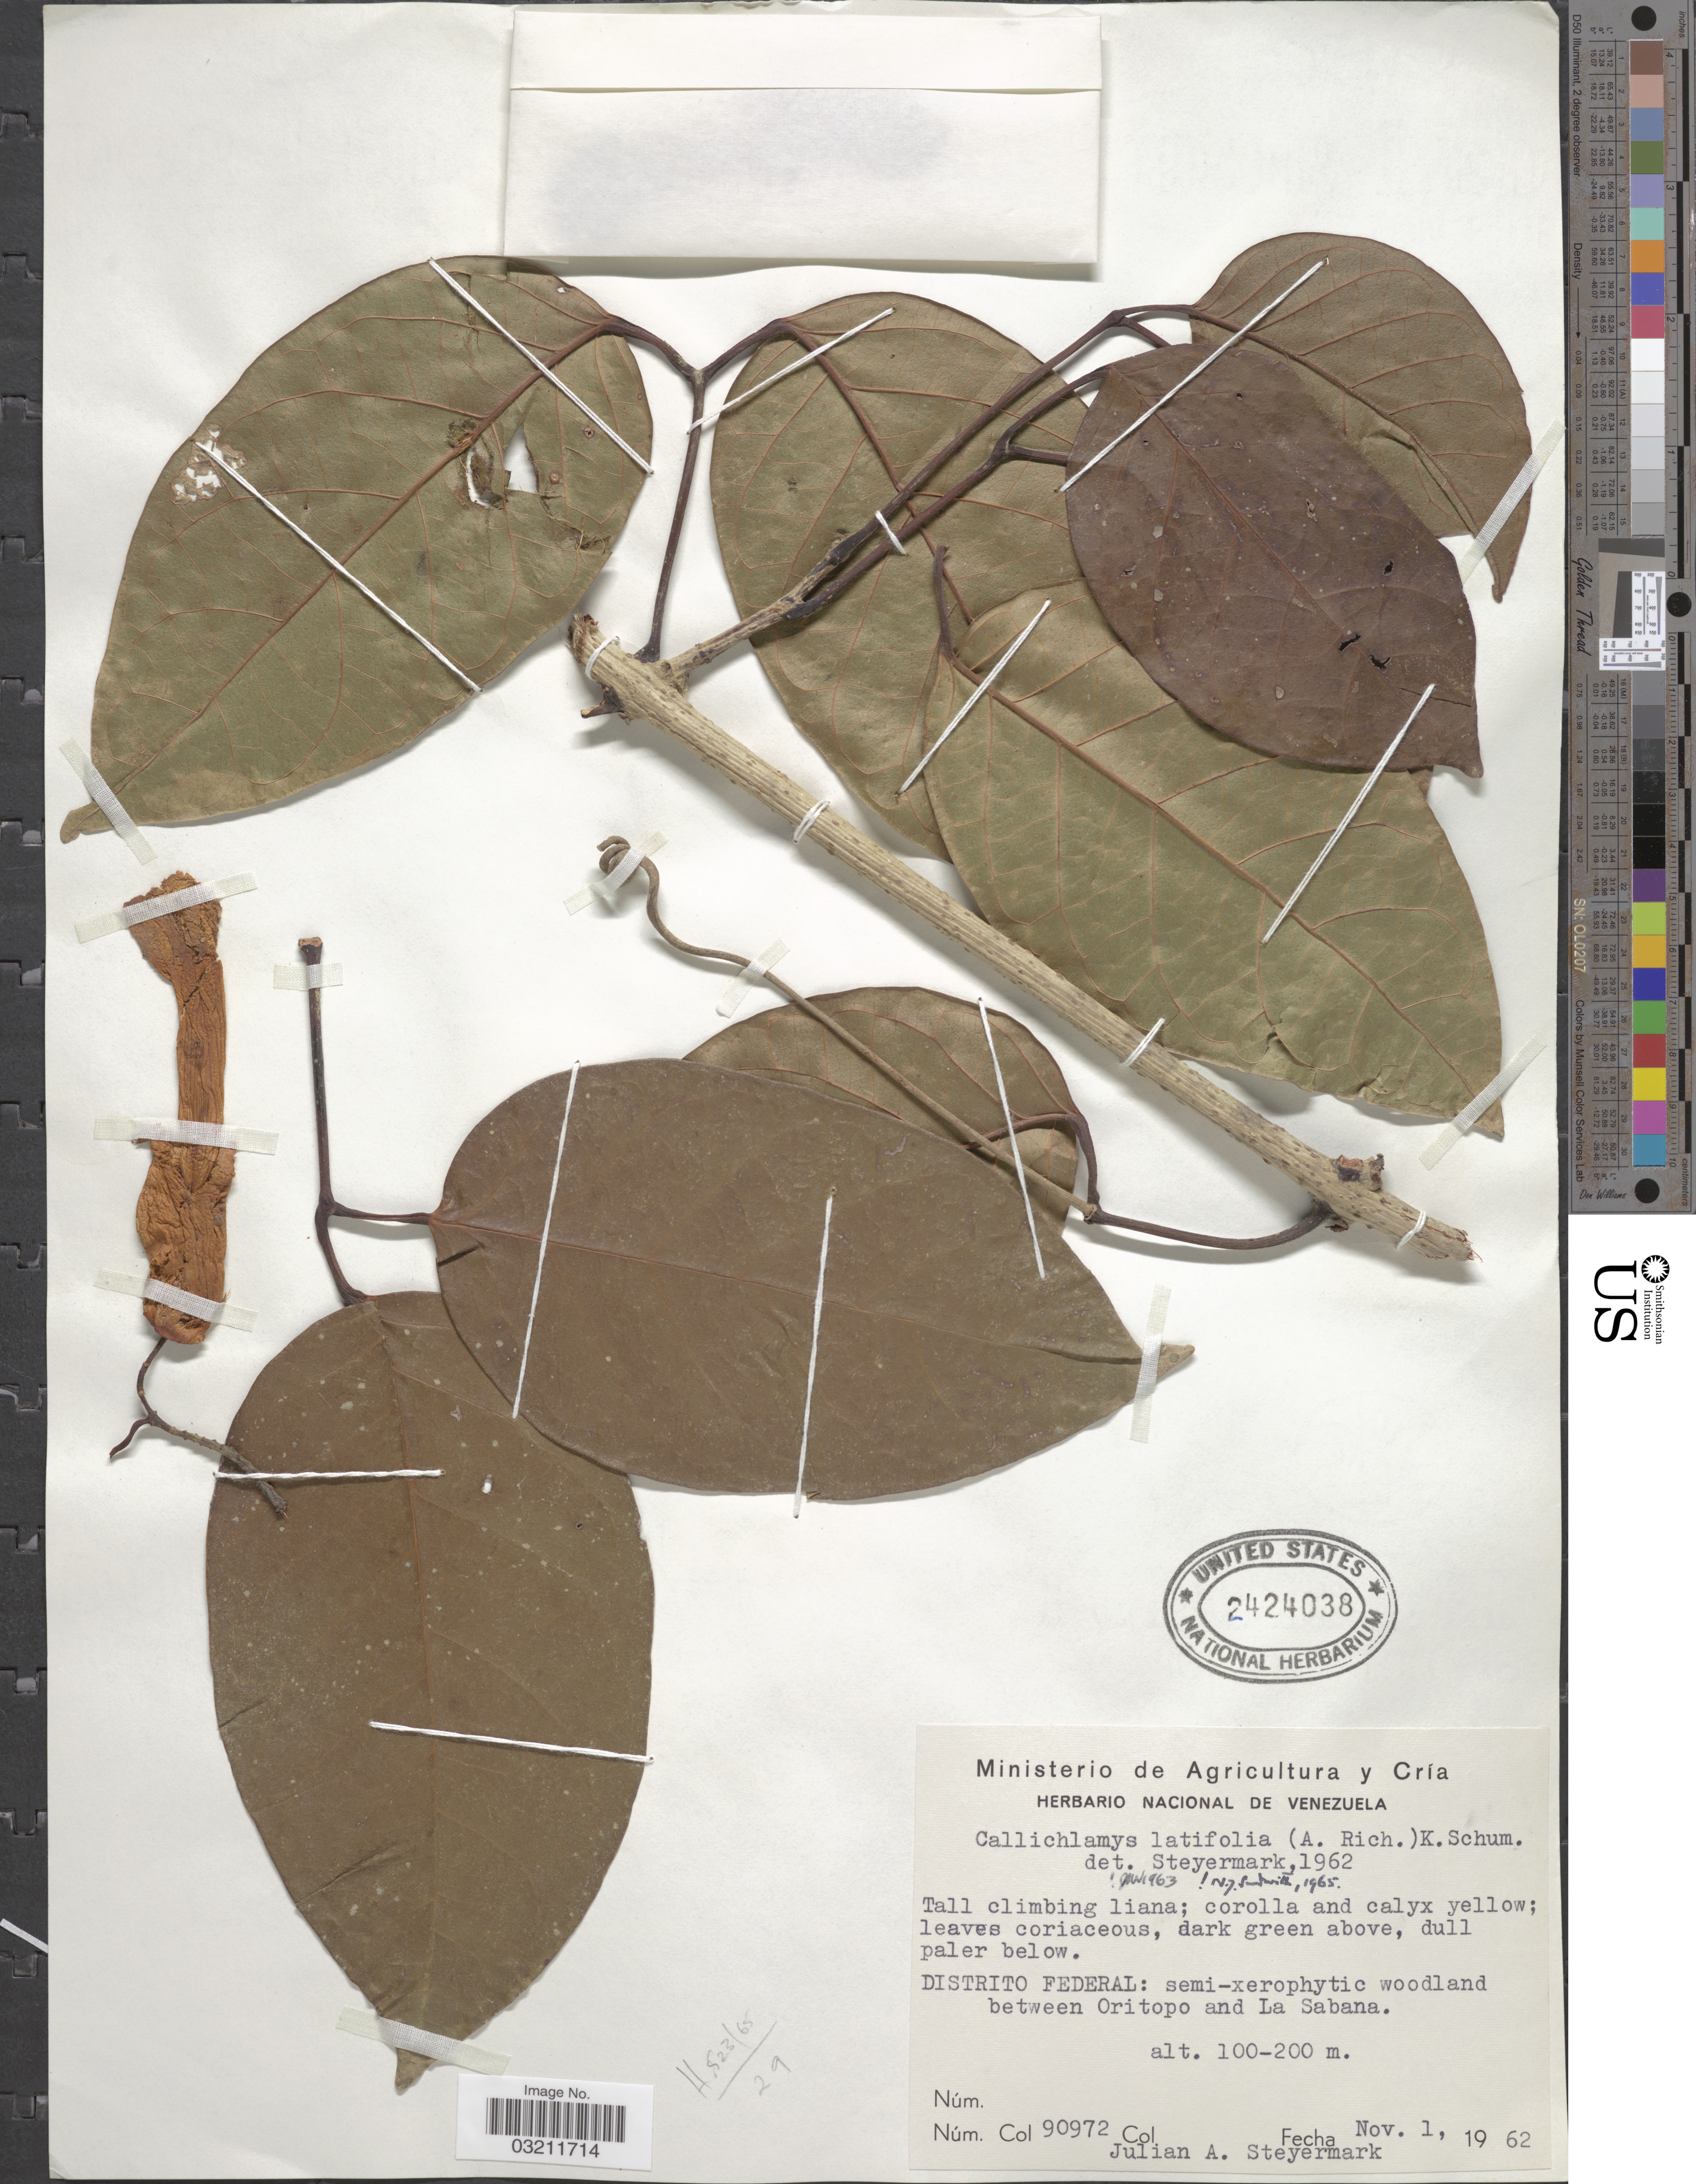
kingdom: Plantae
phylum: Tracheophyta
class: Magnoliopsida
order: Lamiales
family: Bignoniaceae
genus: Callichlamys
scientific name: Callichlamys latifolia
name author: (Rich.) K. Schum.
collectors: J. Steyermark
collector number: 90972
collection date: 1962-11-01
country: Venezuela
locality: Distrito Federal: between Oritopo and La Sabana.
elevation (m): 100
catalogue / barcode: US 2424038